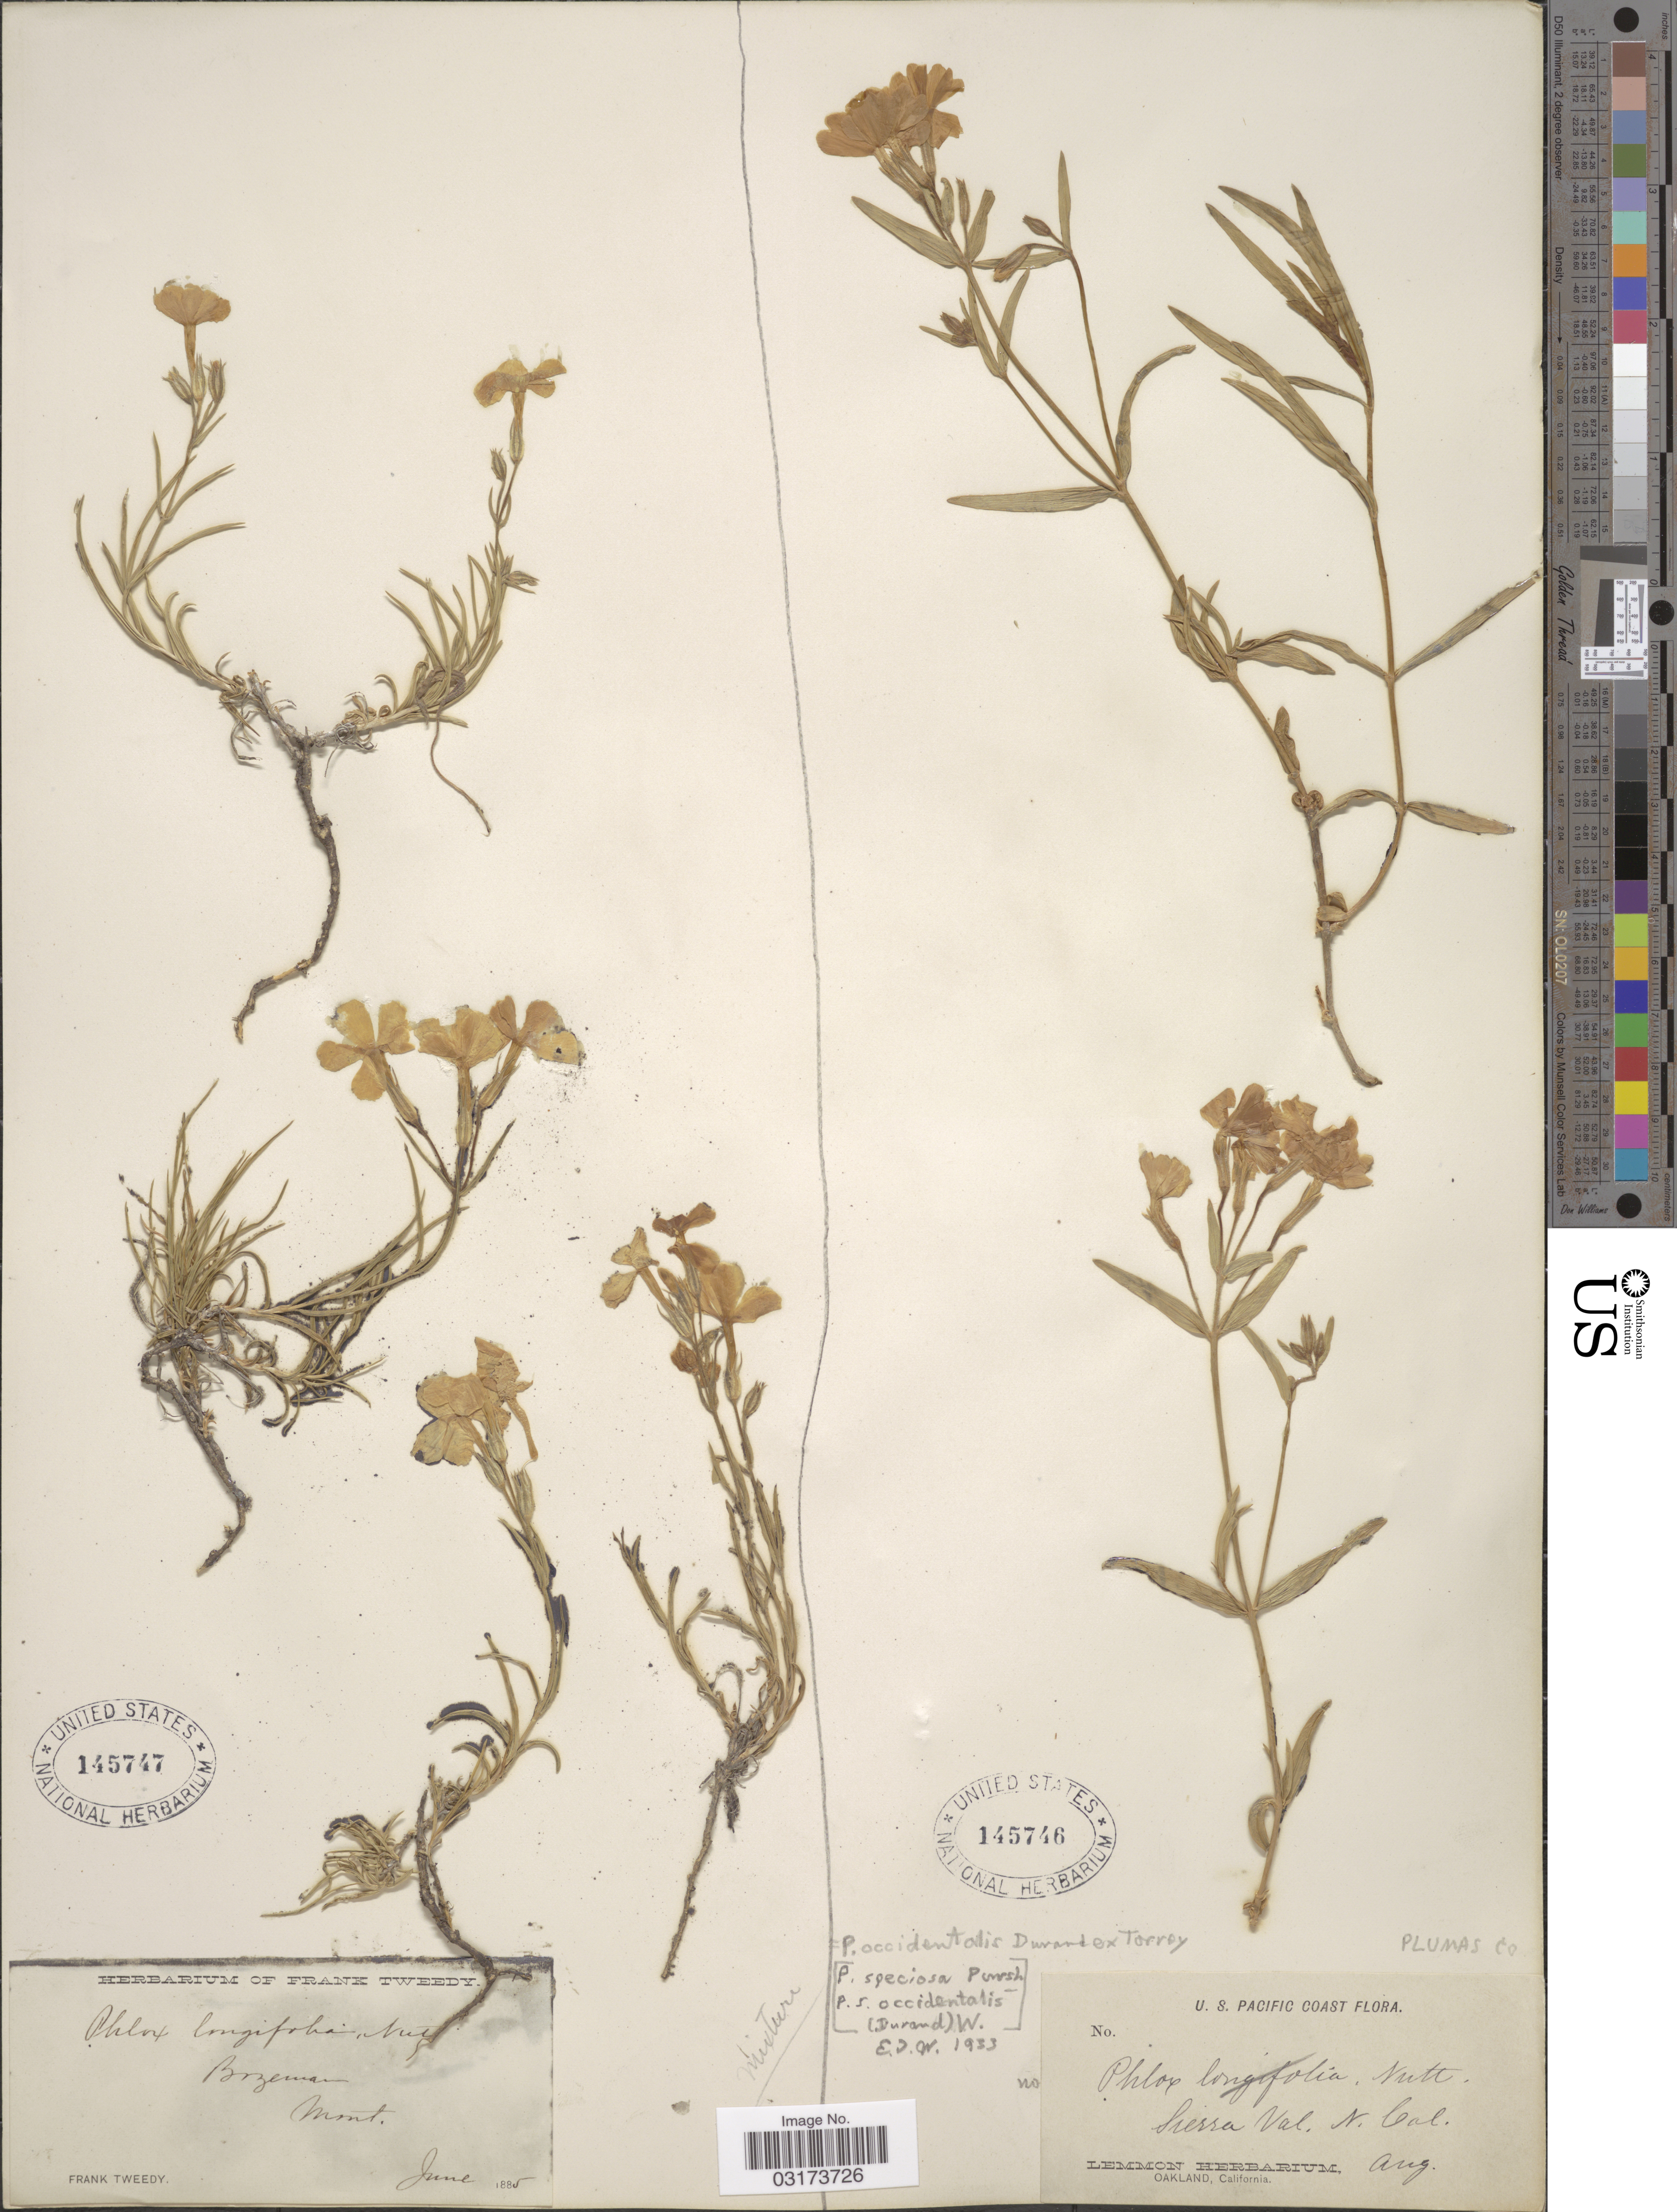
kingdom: Plantae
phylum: Tracheophyta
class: Magnoliopsida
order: Ericales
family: Polemoniaceae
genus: Phlox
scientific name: Phlox speciosa subsp. occidentalis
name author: (Durand ex Torr.) Wherry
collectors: ex herb. Lemmon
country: United States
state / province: California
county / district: Plumas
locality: Sierra Val. N. Cal. Plumas Co.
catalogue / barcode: US 145746